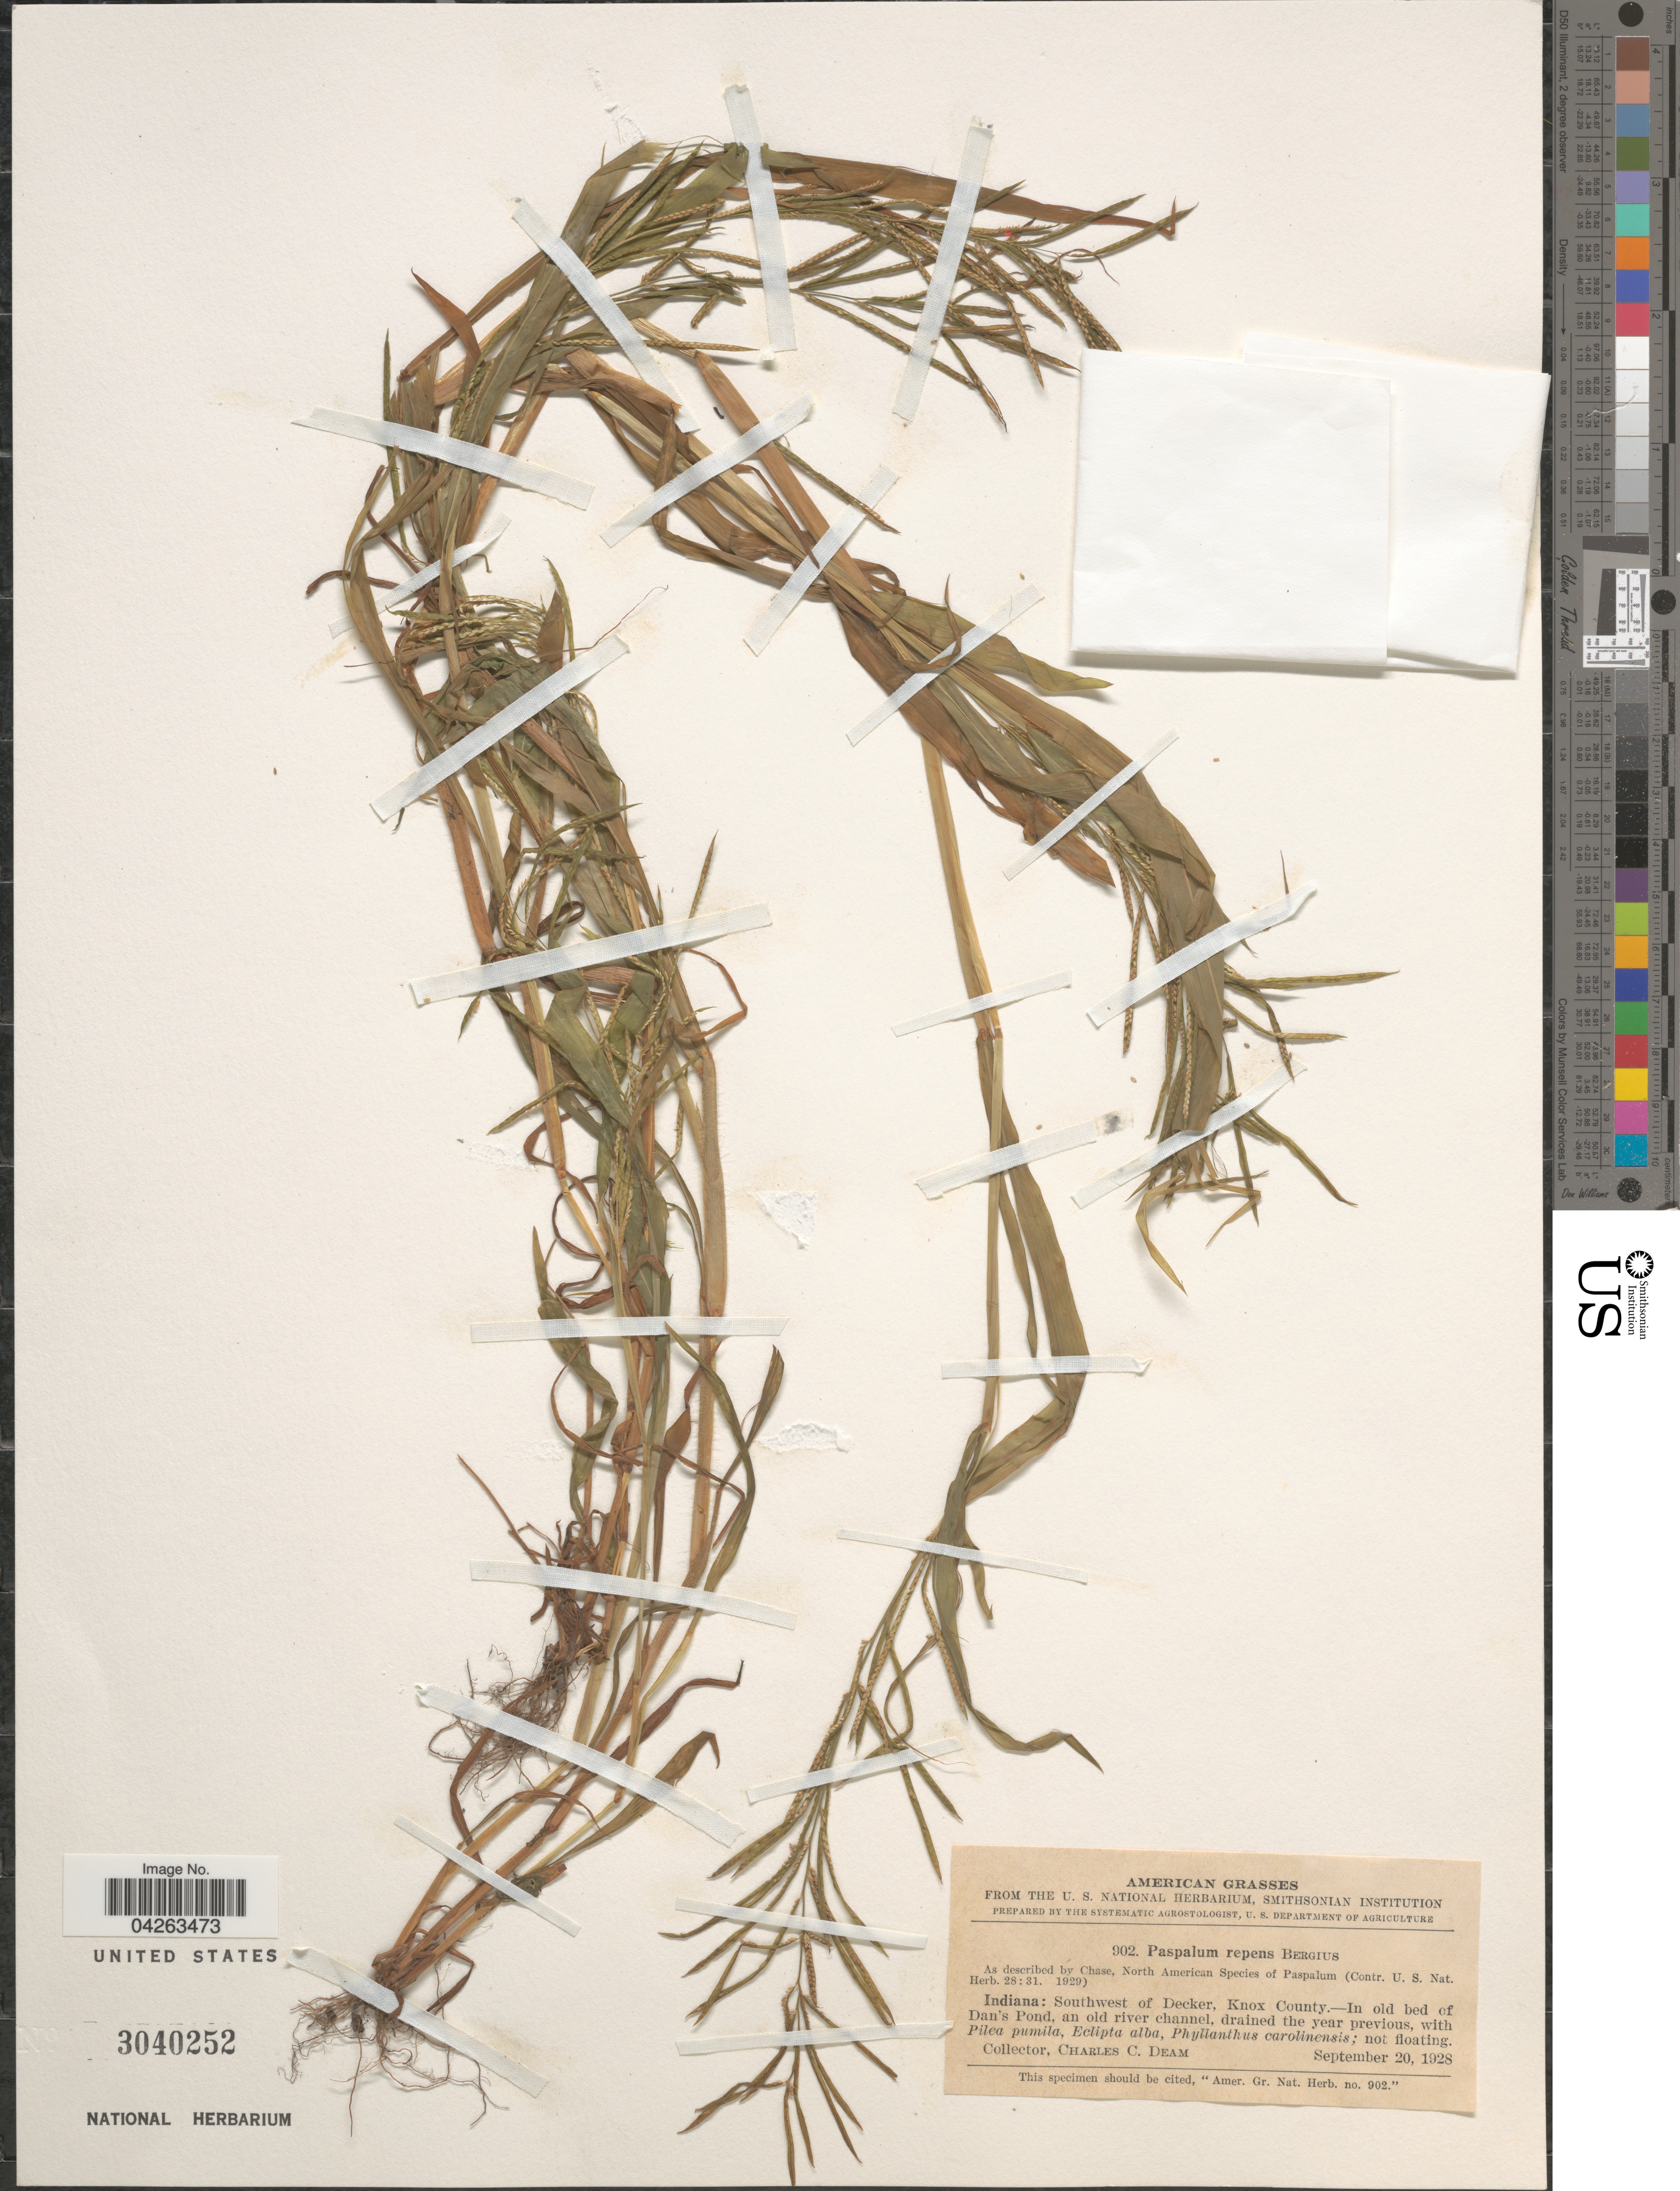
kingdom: Plantae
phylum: Tracheophyta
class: Liliopsida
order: Poales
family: Poaceae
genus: Paspalum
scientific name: Paspalum repens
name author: P.J. Bergius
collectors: C. C. Deam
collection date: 1928-09-20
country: United States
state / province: Indiana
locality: Southwest of Decker, Knox County.-In old bed of Dan's Pond.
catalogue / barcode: US 3040252